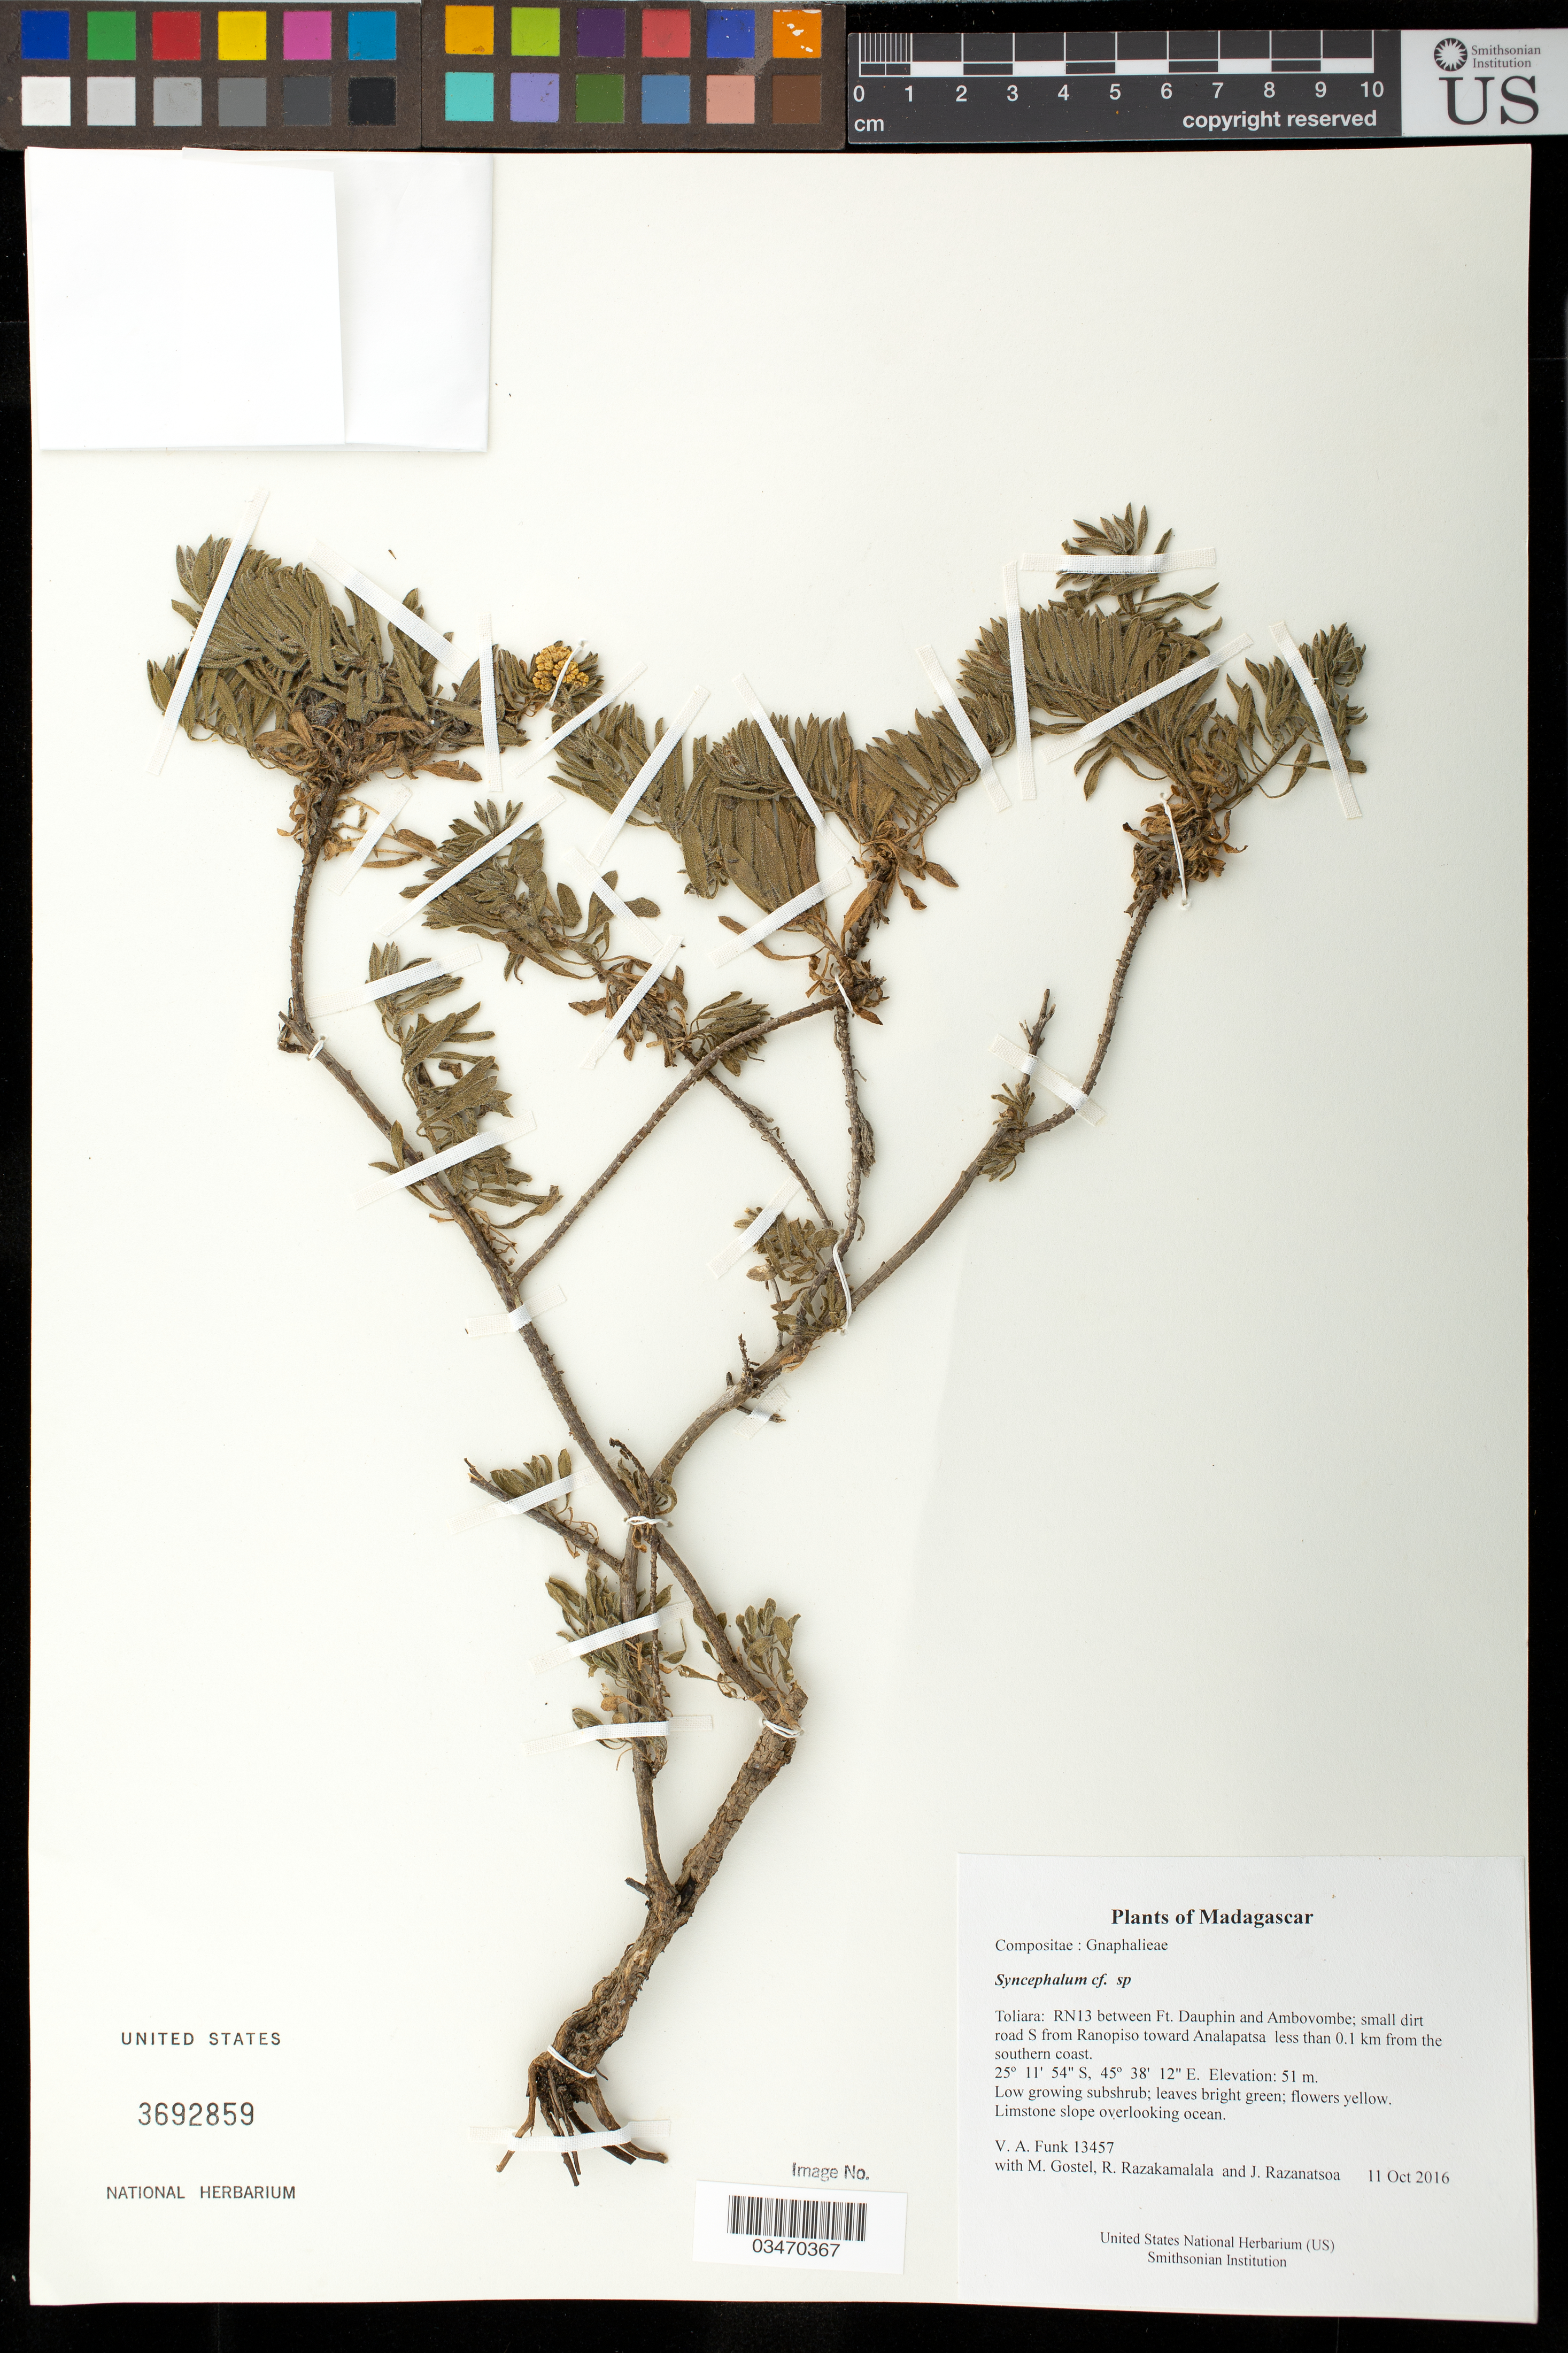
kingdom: Plantae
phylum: Tracheophyta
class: Magnoliopsida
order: Asterales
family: Asteraceae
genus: Syncephalum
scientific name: Syncephalum sp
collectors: M. R. Gostel, R. Razakamalala & J. Razanatsoa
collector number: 13457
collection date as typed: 11 Oct 2016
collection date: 2016-10-11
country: Madagascar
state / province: Androy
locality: RN13 between Ft. Dauphin and Ambovombe; small dirt road S from Ranopiso toward Analapatsa less than 0.1 km from the southern coast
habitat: Limstone slope overlooking ocean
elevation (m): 51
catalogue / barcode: US 3692859